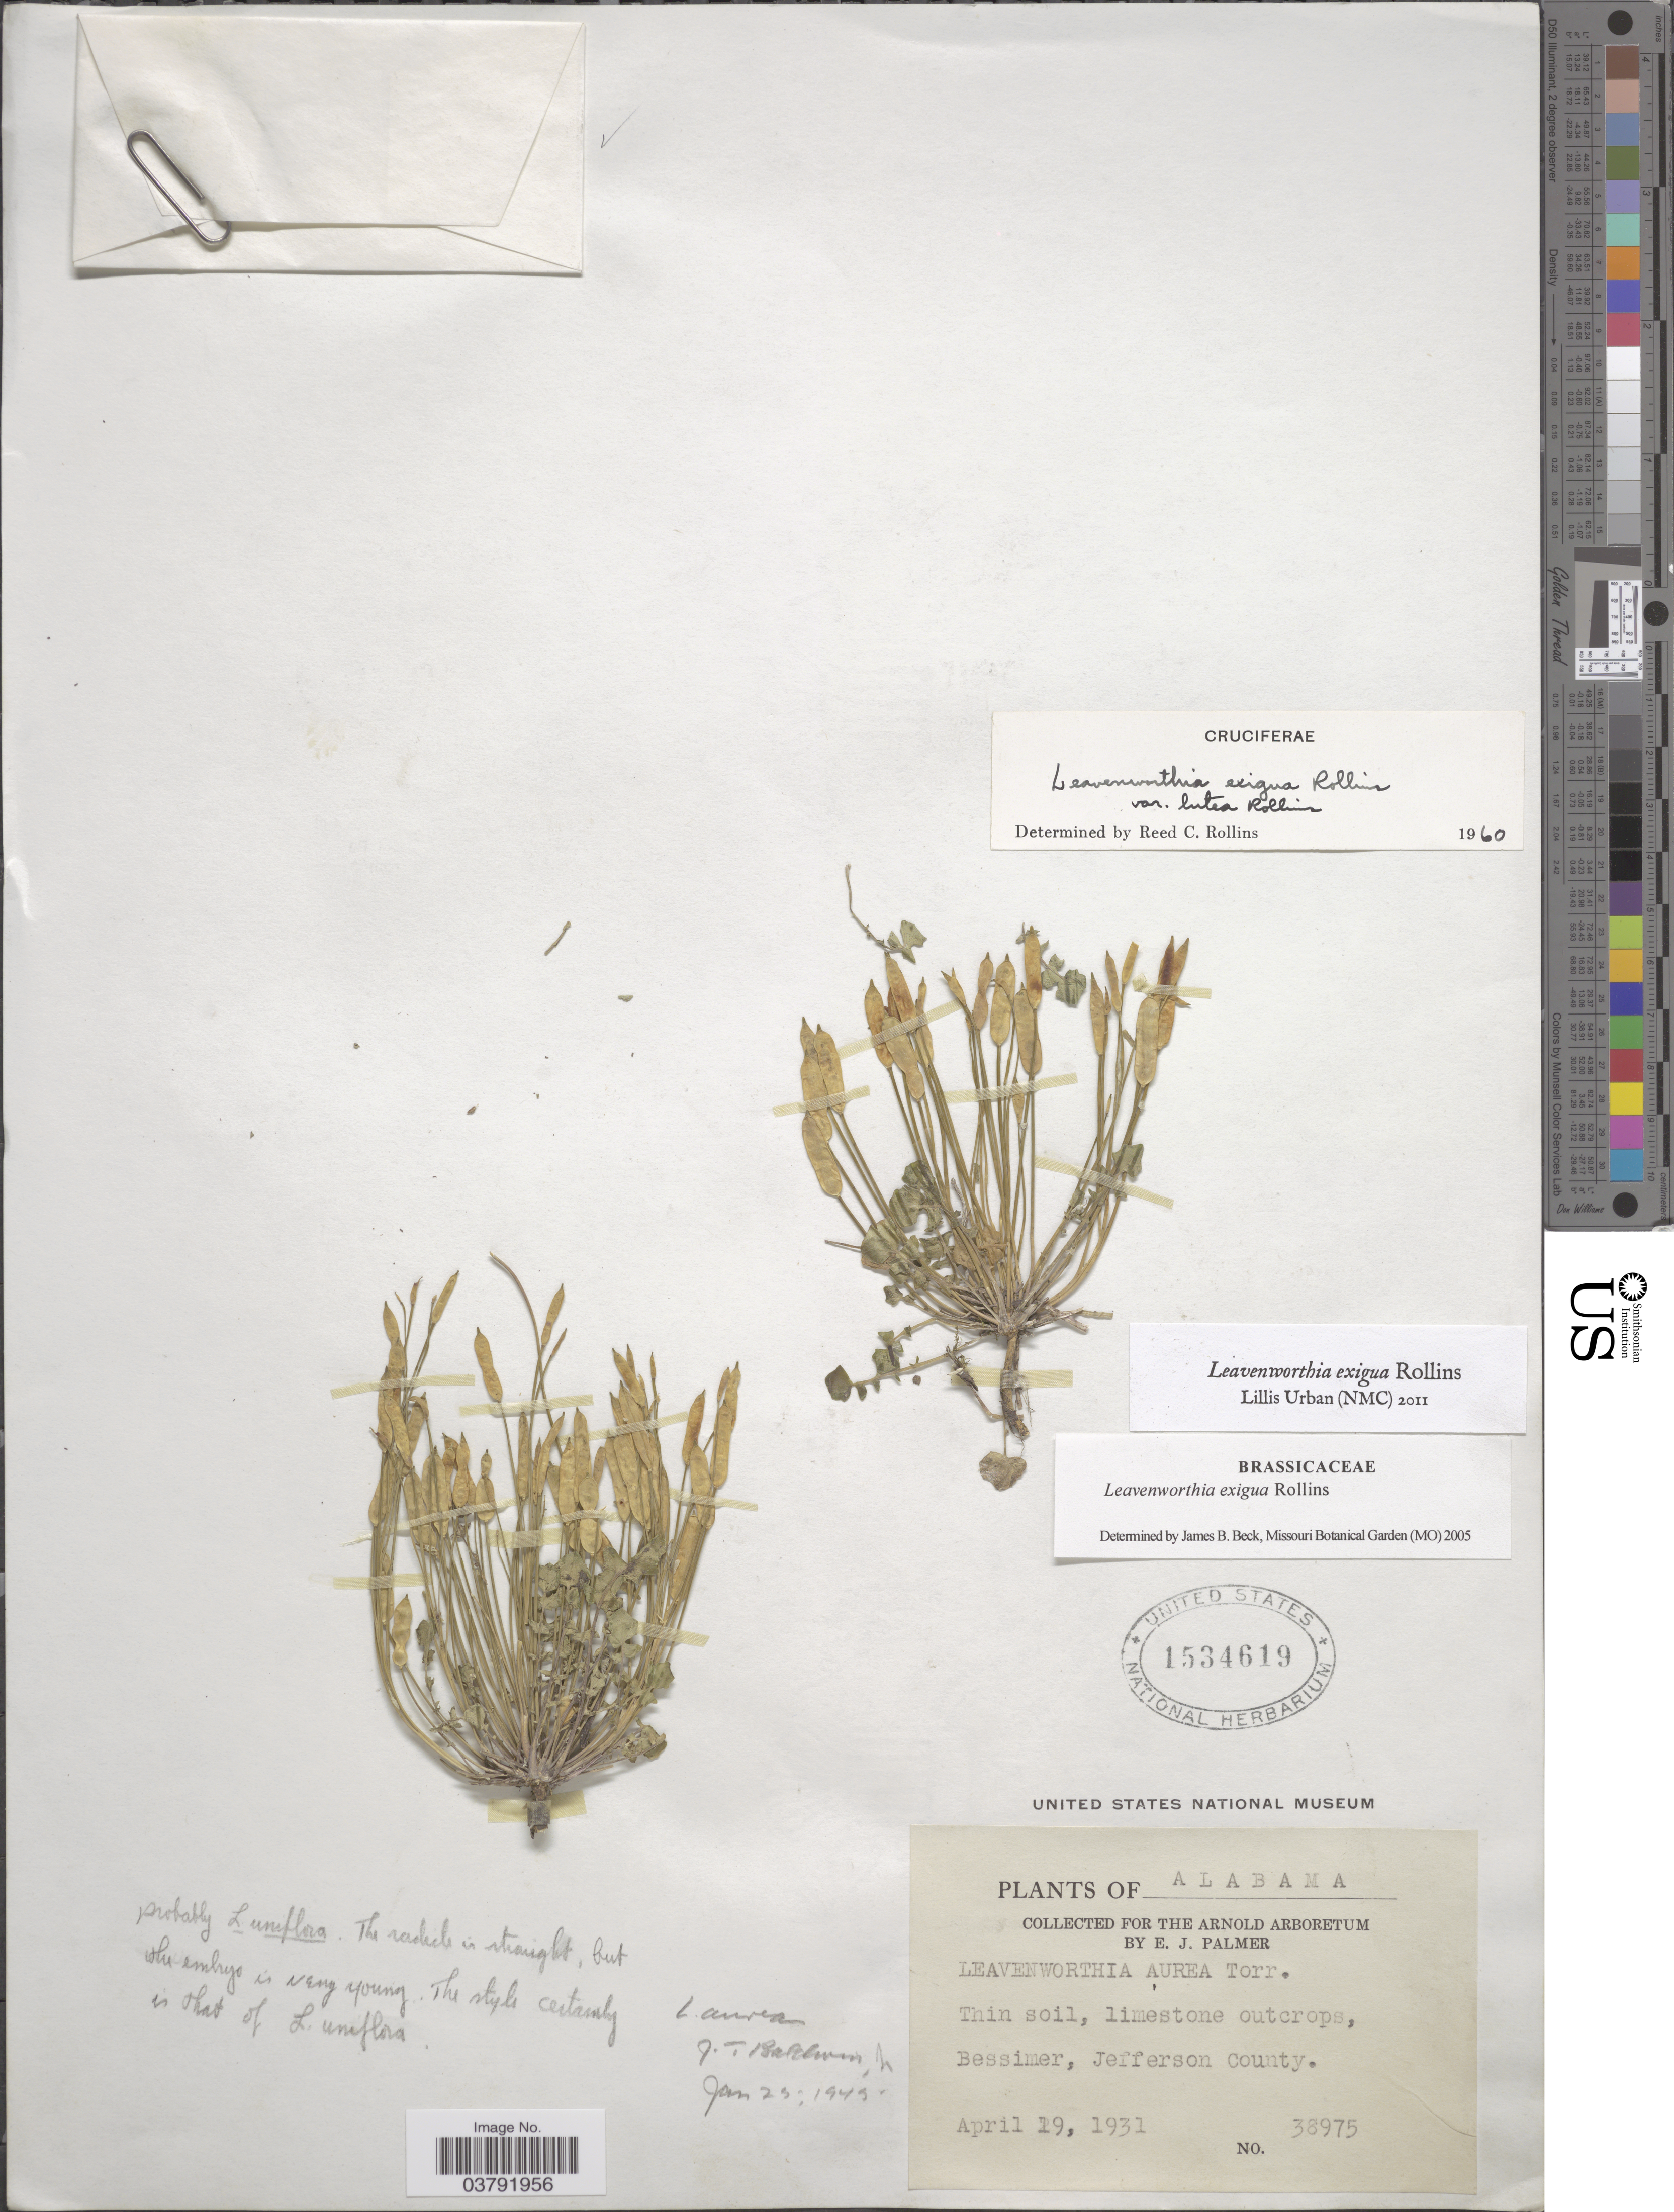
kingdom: Plantae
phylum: Tracheophyta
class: Magnoliopsida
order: Brassicales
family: Brassicaceae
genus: Leavenworthia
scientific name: Leavenworthia exigua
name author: Rollins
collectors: E. J. Palmer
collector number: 38975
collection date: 1931-04-19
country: United States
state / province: Alabama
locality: Bessimer, Jefferson County.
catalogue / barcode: US 1534619